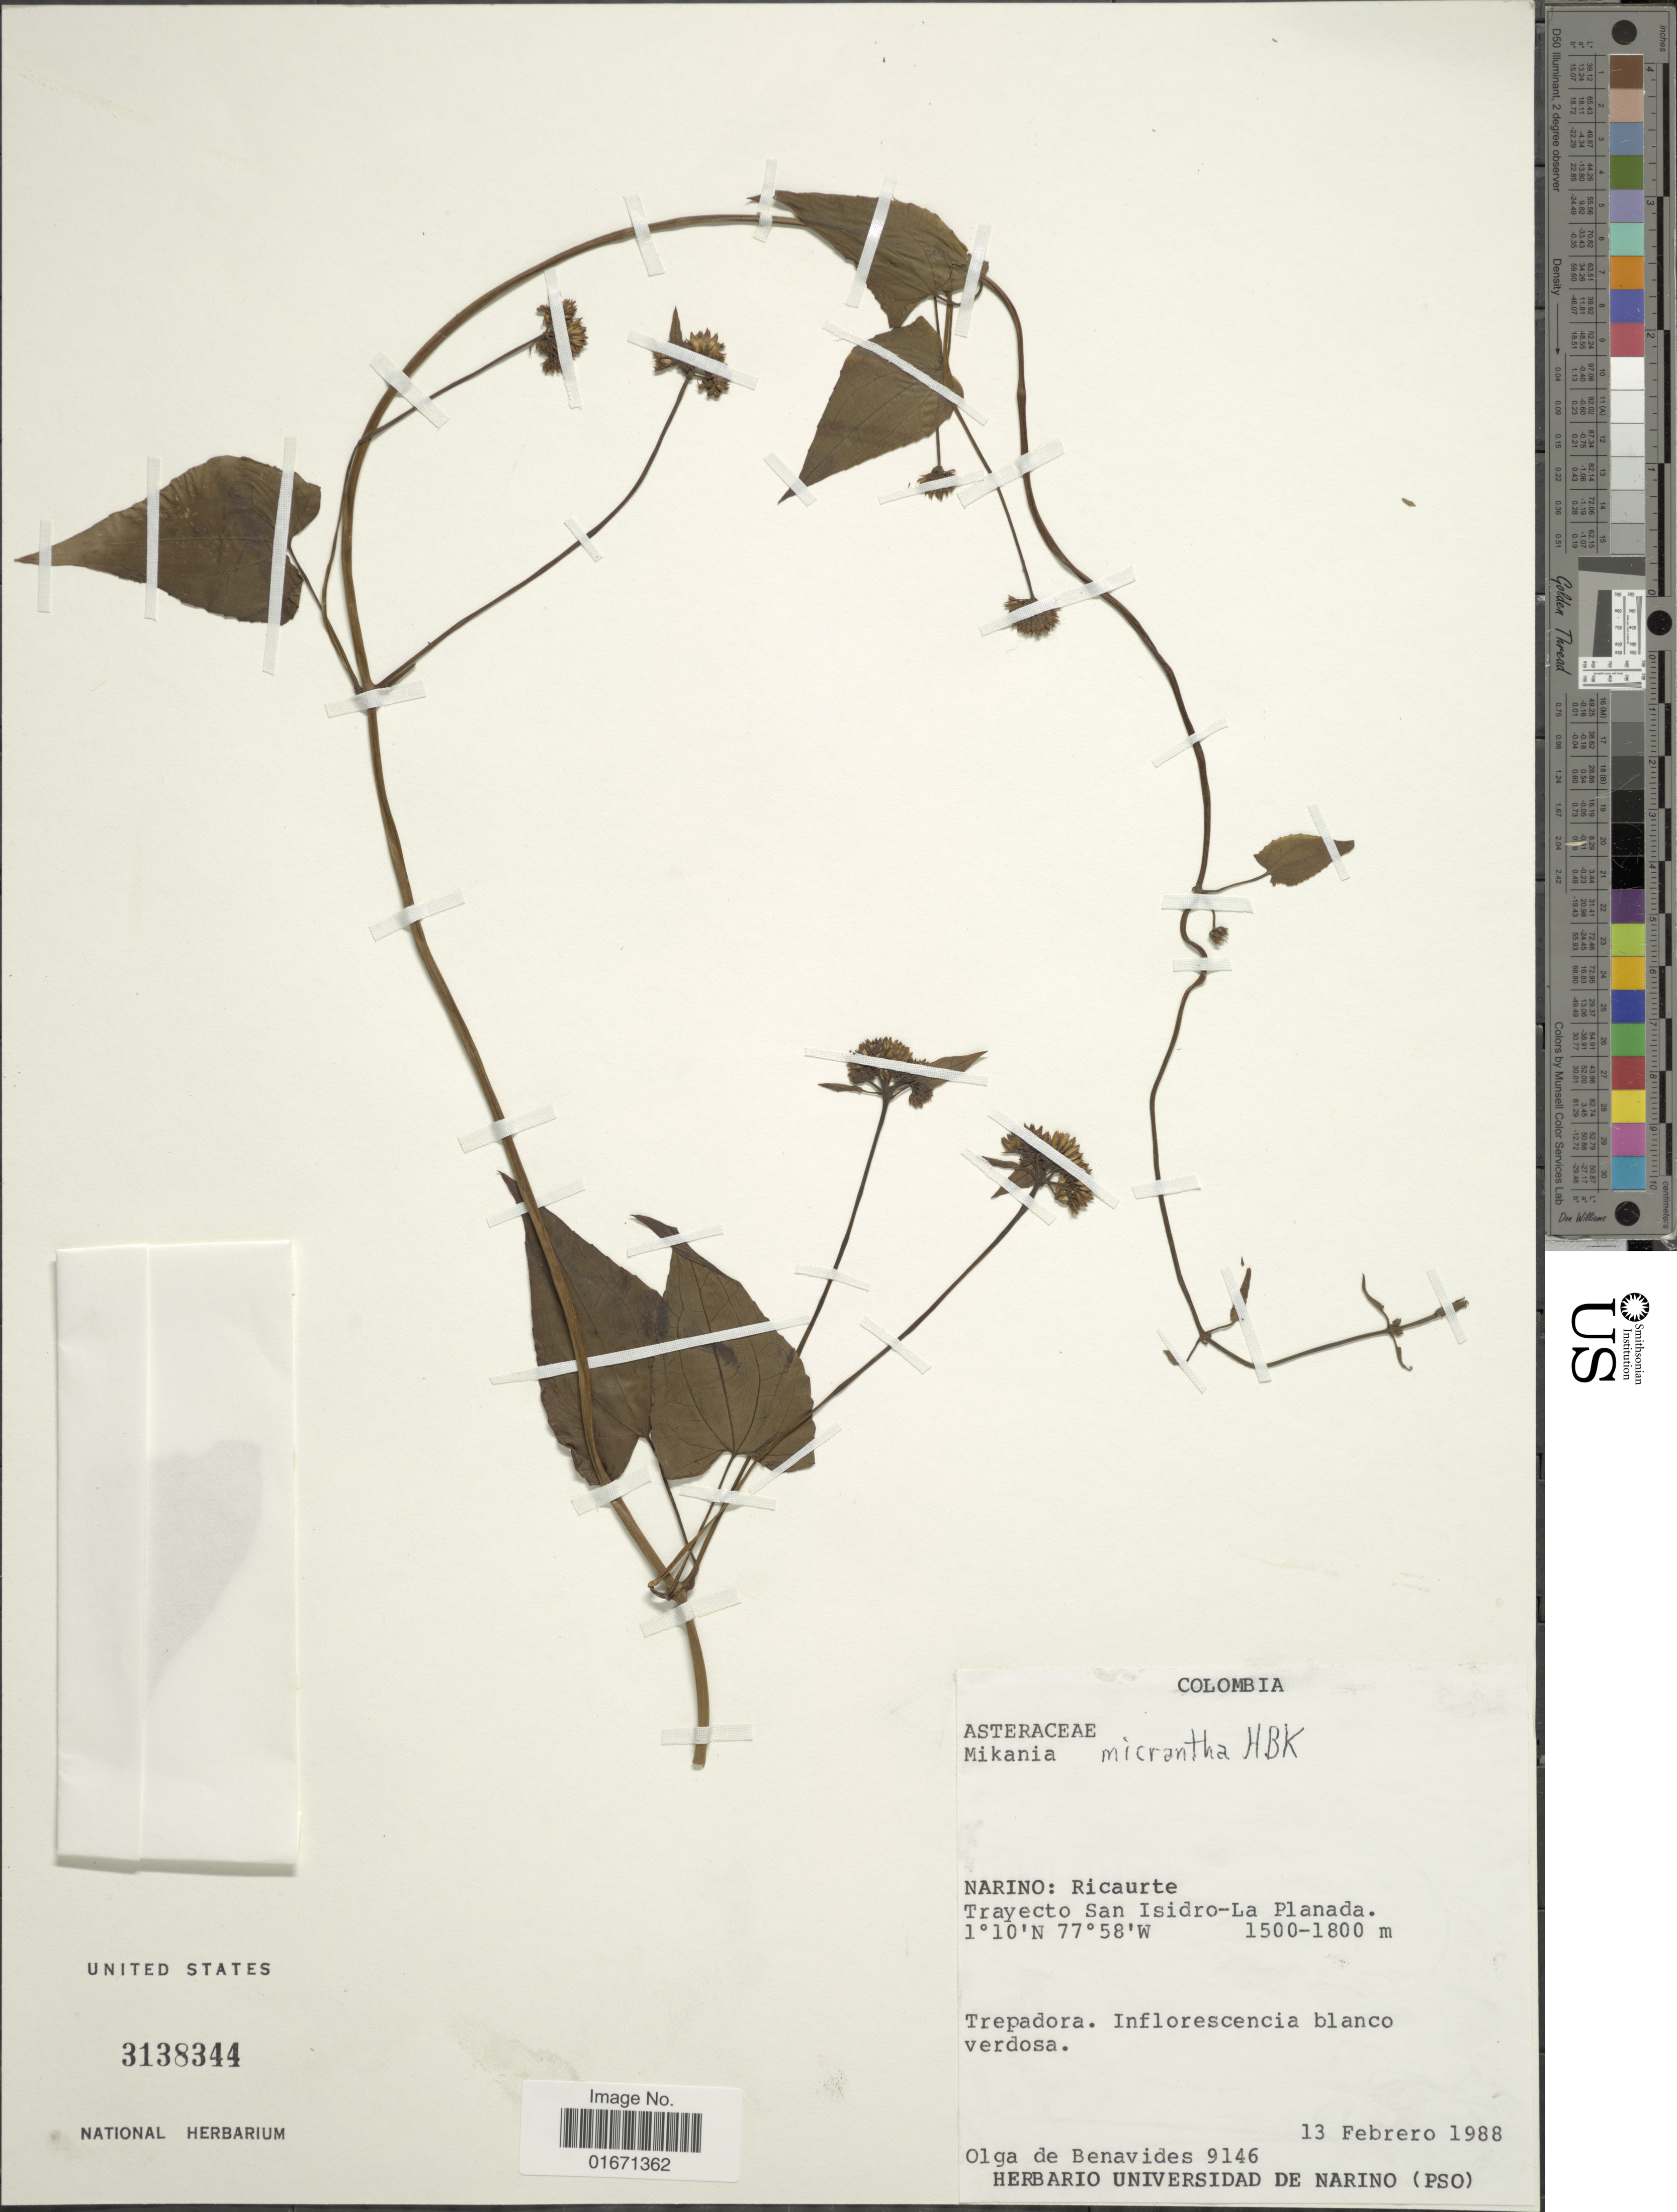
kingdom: Plantae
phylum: Tracheophyta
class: Magnoliopsida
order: Asterales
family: Asteraceae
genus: Mikania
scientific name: Mikania micrantha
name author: Kunth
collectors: Olga S. de Benavides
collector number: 9146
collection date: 1988-02-13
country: Colombia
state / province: Nariño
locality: Ricaurte, Trayecto San Isidro-La Planada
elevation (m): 1500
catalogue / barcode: US 3138344